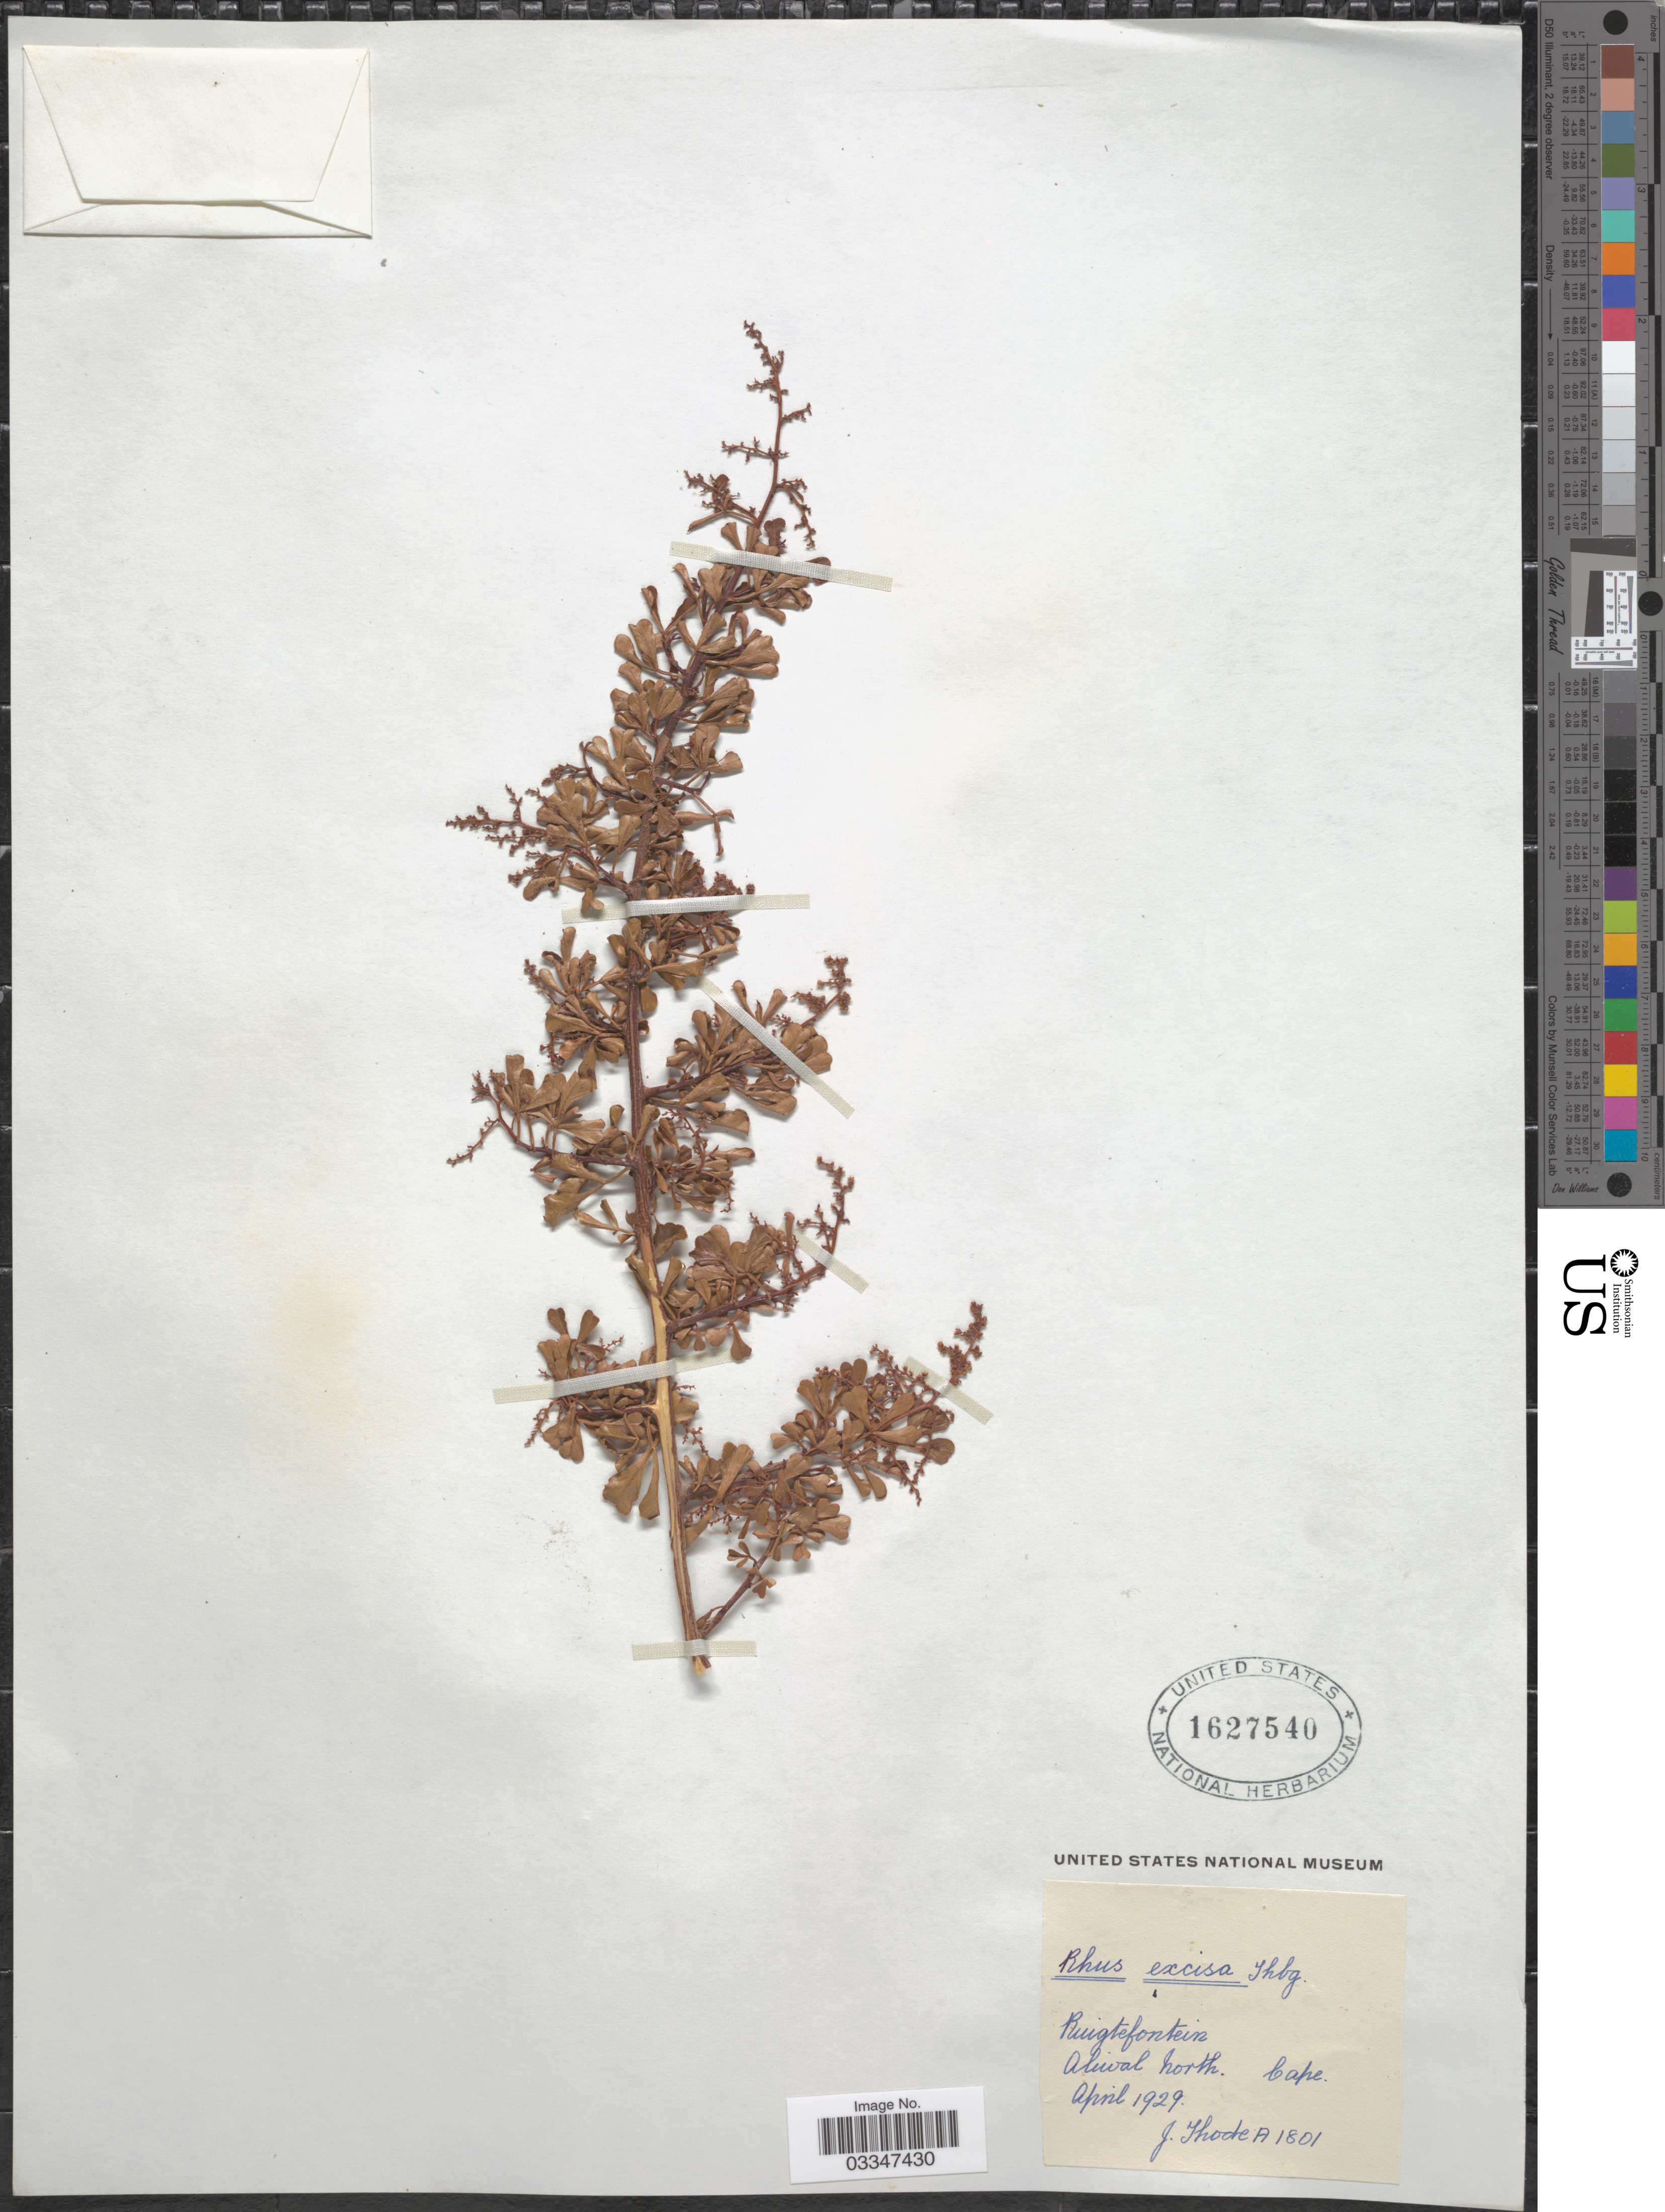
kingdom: Plantae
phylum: Tracheophyta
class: Magnoliopsida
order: Sapindales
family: Anacardiaceae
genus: Rhus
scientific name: Rhus excisa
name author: Thunb.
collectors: J. Thode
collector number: A 1801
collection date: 1929-04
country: South Africa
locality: Ruigtefontein. Aliwal North. Cape.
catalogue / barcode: US 1627540